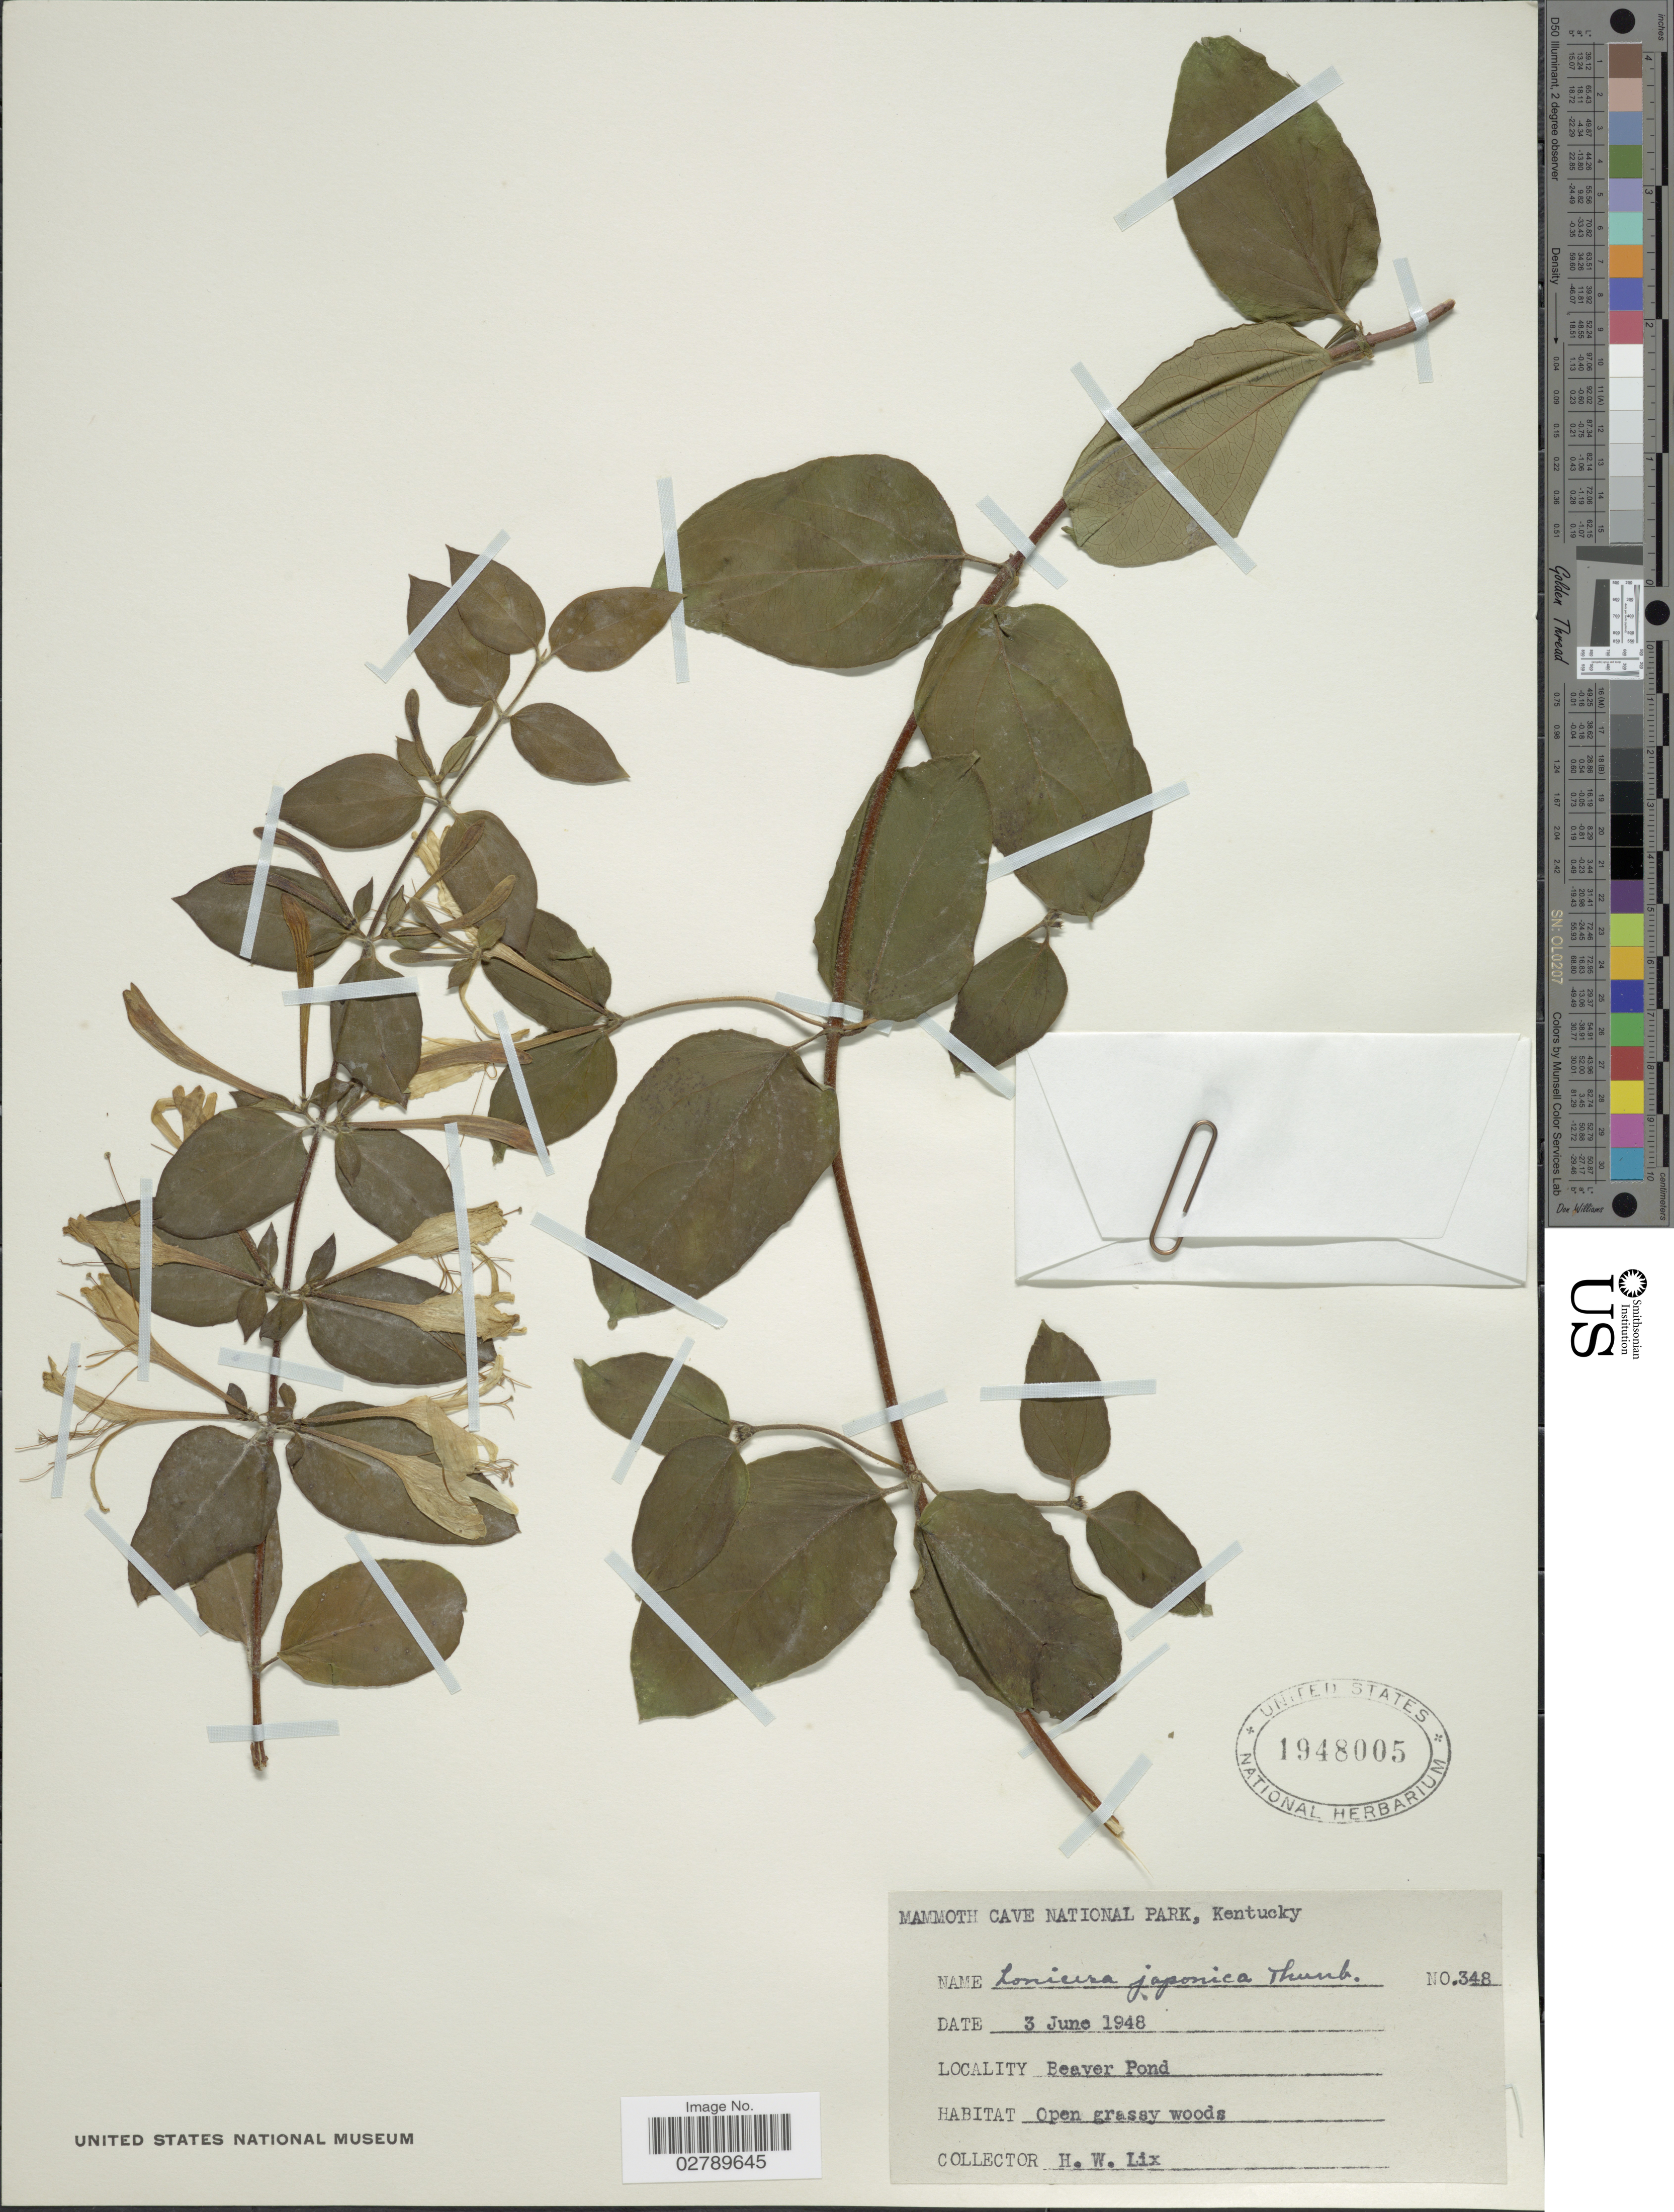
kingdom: Plantae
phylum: Tracheophyta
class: Magnoliopsida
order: Dipsacales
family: Caprifoliaceae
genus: Lonicera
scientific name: Lonicera japonica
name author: Thunb.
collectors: H. W. Lix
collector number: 348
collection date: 1948-06-03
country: United States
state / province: Kentucky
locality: Mammoth Cave National Park. Beaver Pond.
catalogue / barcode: US 1948005